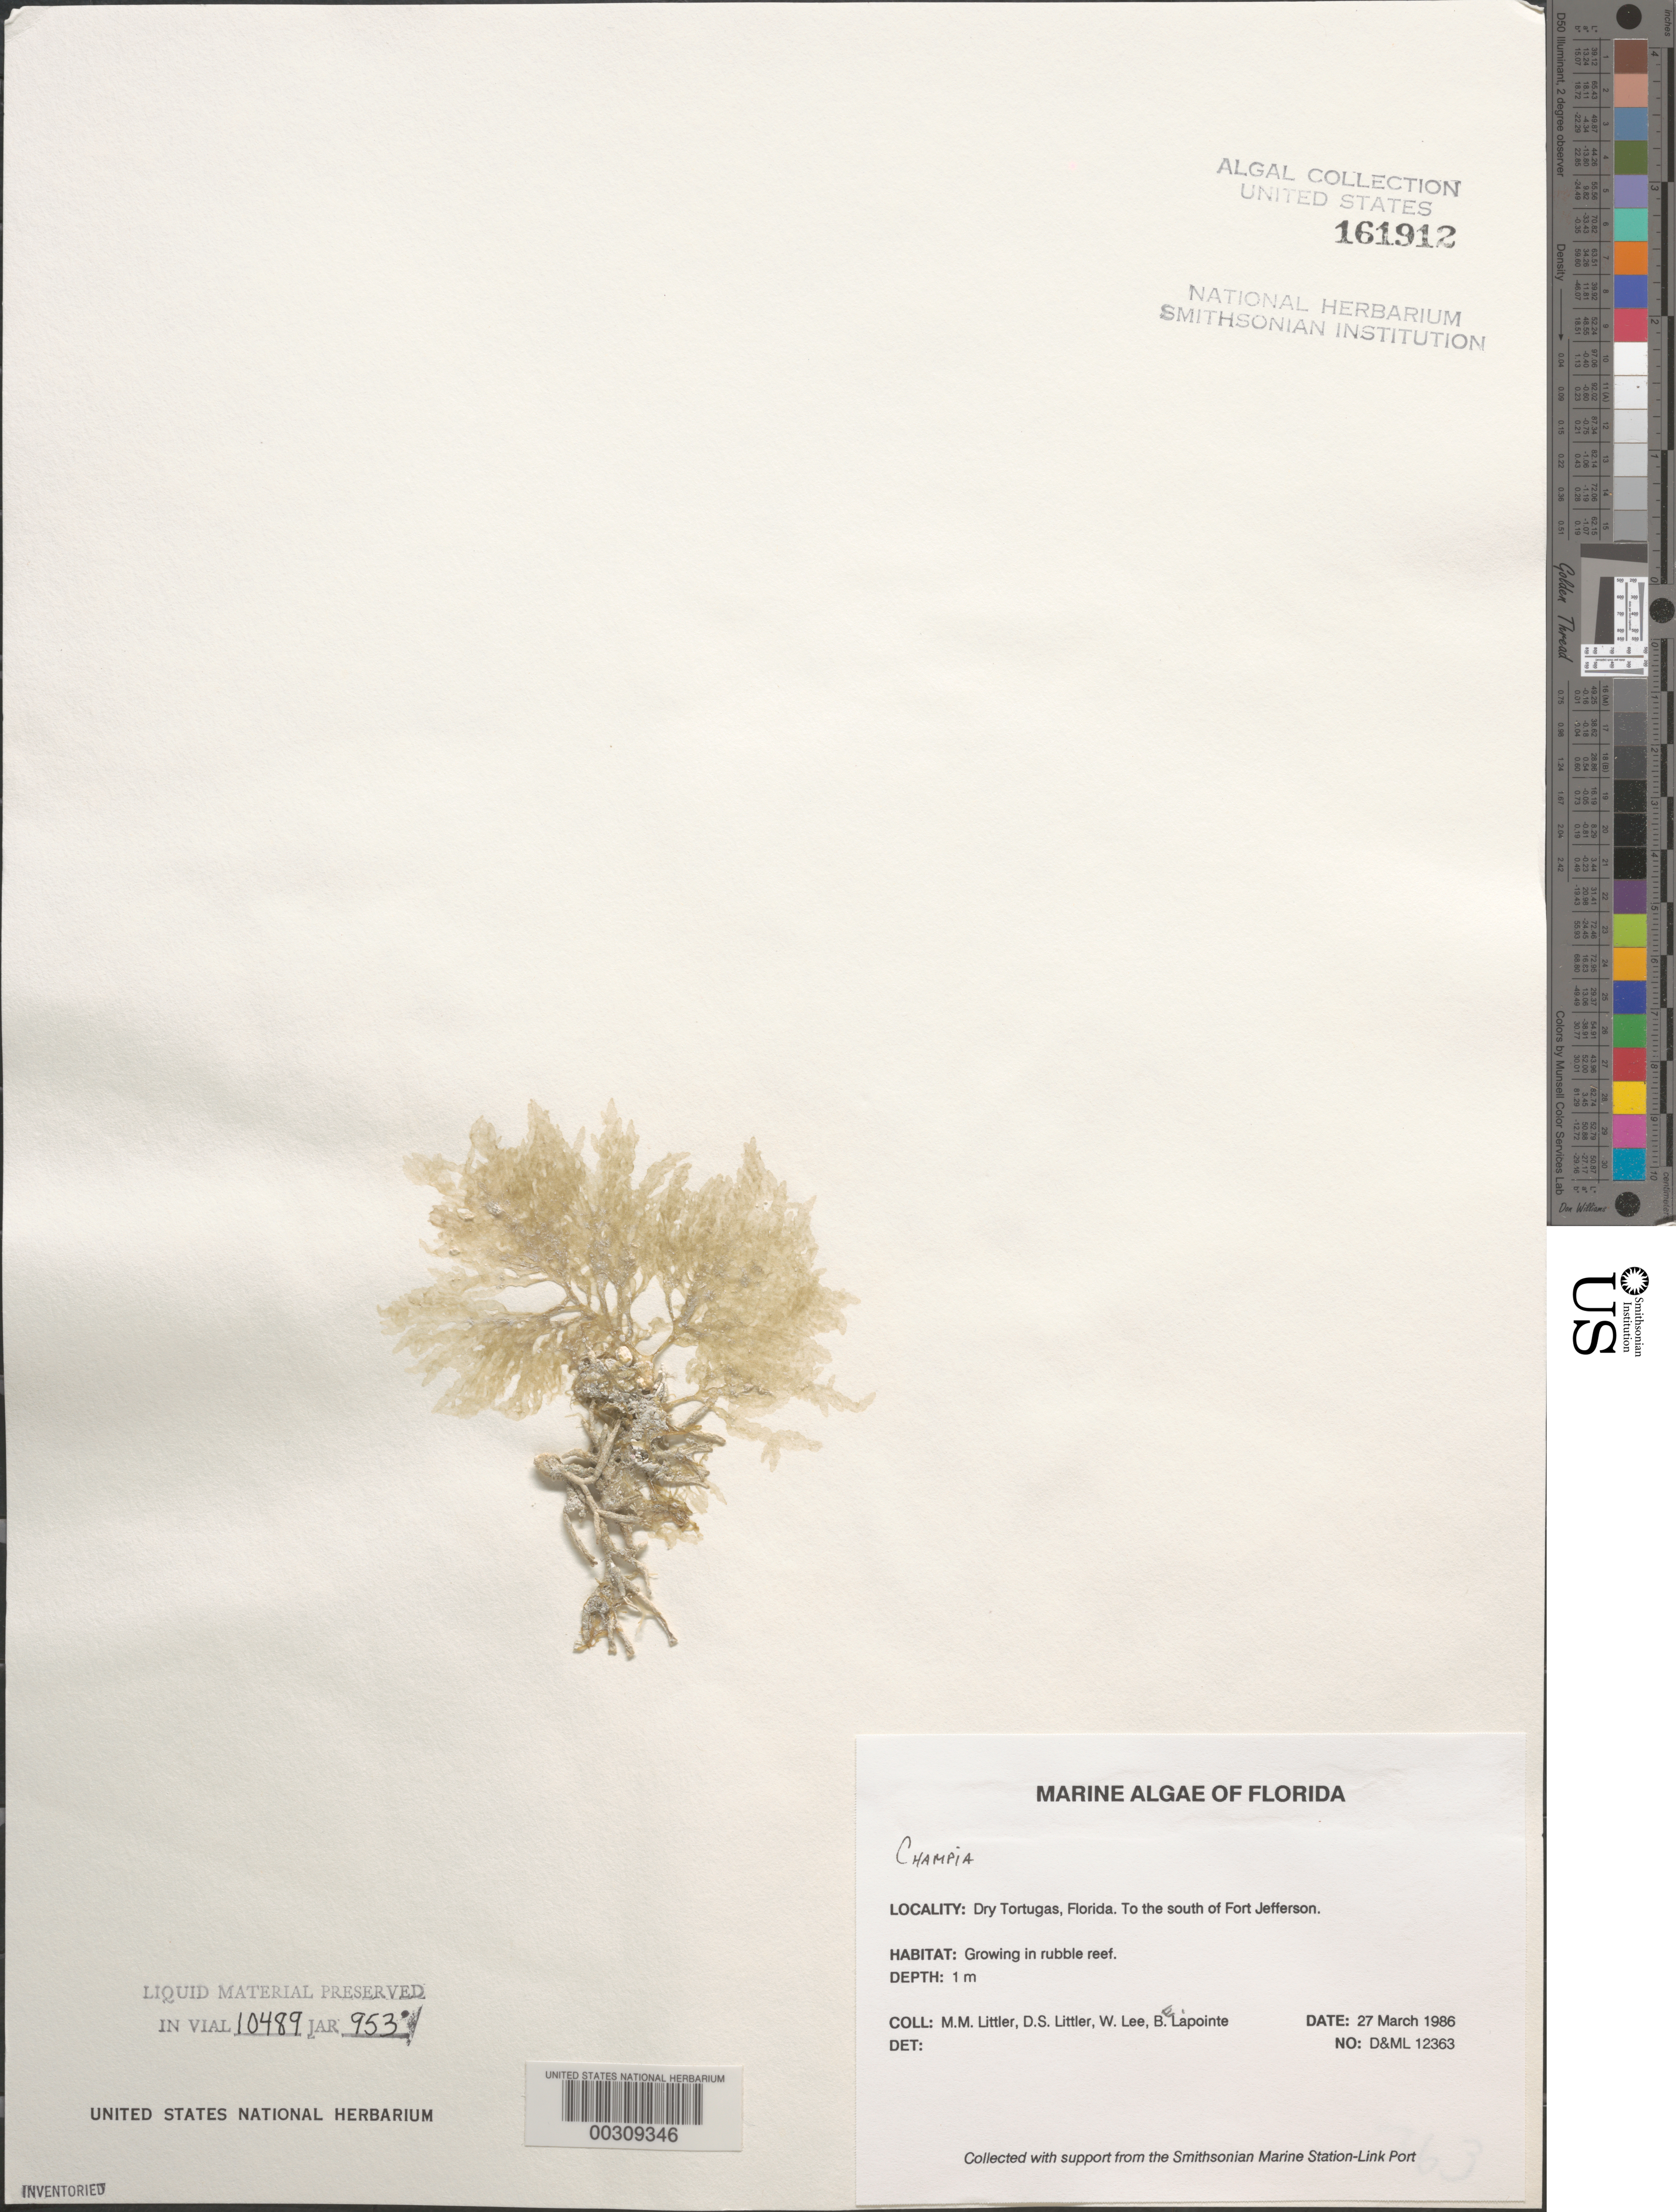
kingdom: Plantae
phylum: Rhodophyta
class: Florideophyceae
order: Rhodymeniales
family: Champiaceae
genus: Champia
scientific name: Champia sp.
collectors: M. M. Littler, D. S. Littler, W. Lee & B. Lapointe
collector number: D&ML 12363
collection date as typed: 27 Mar 1986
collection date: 1986-03-27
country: United States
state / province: Florida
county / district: Monroe County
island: Garden Key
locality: South of Fort Jefferson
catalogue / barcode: US 161912